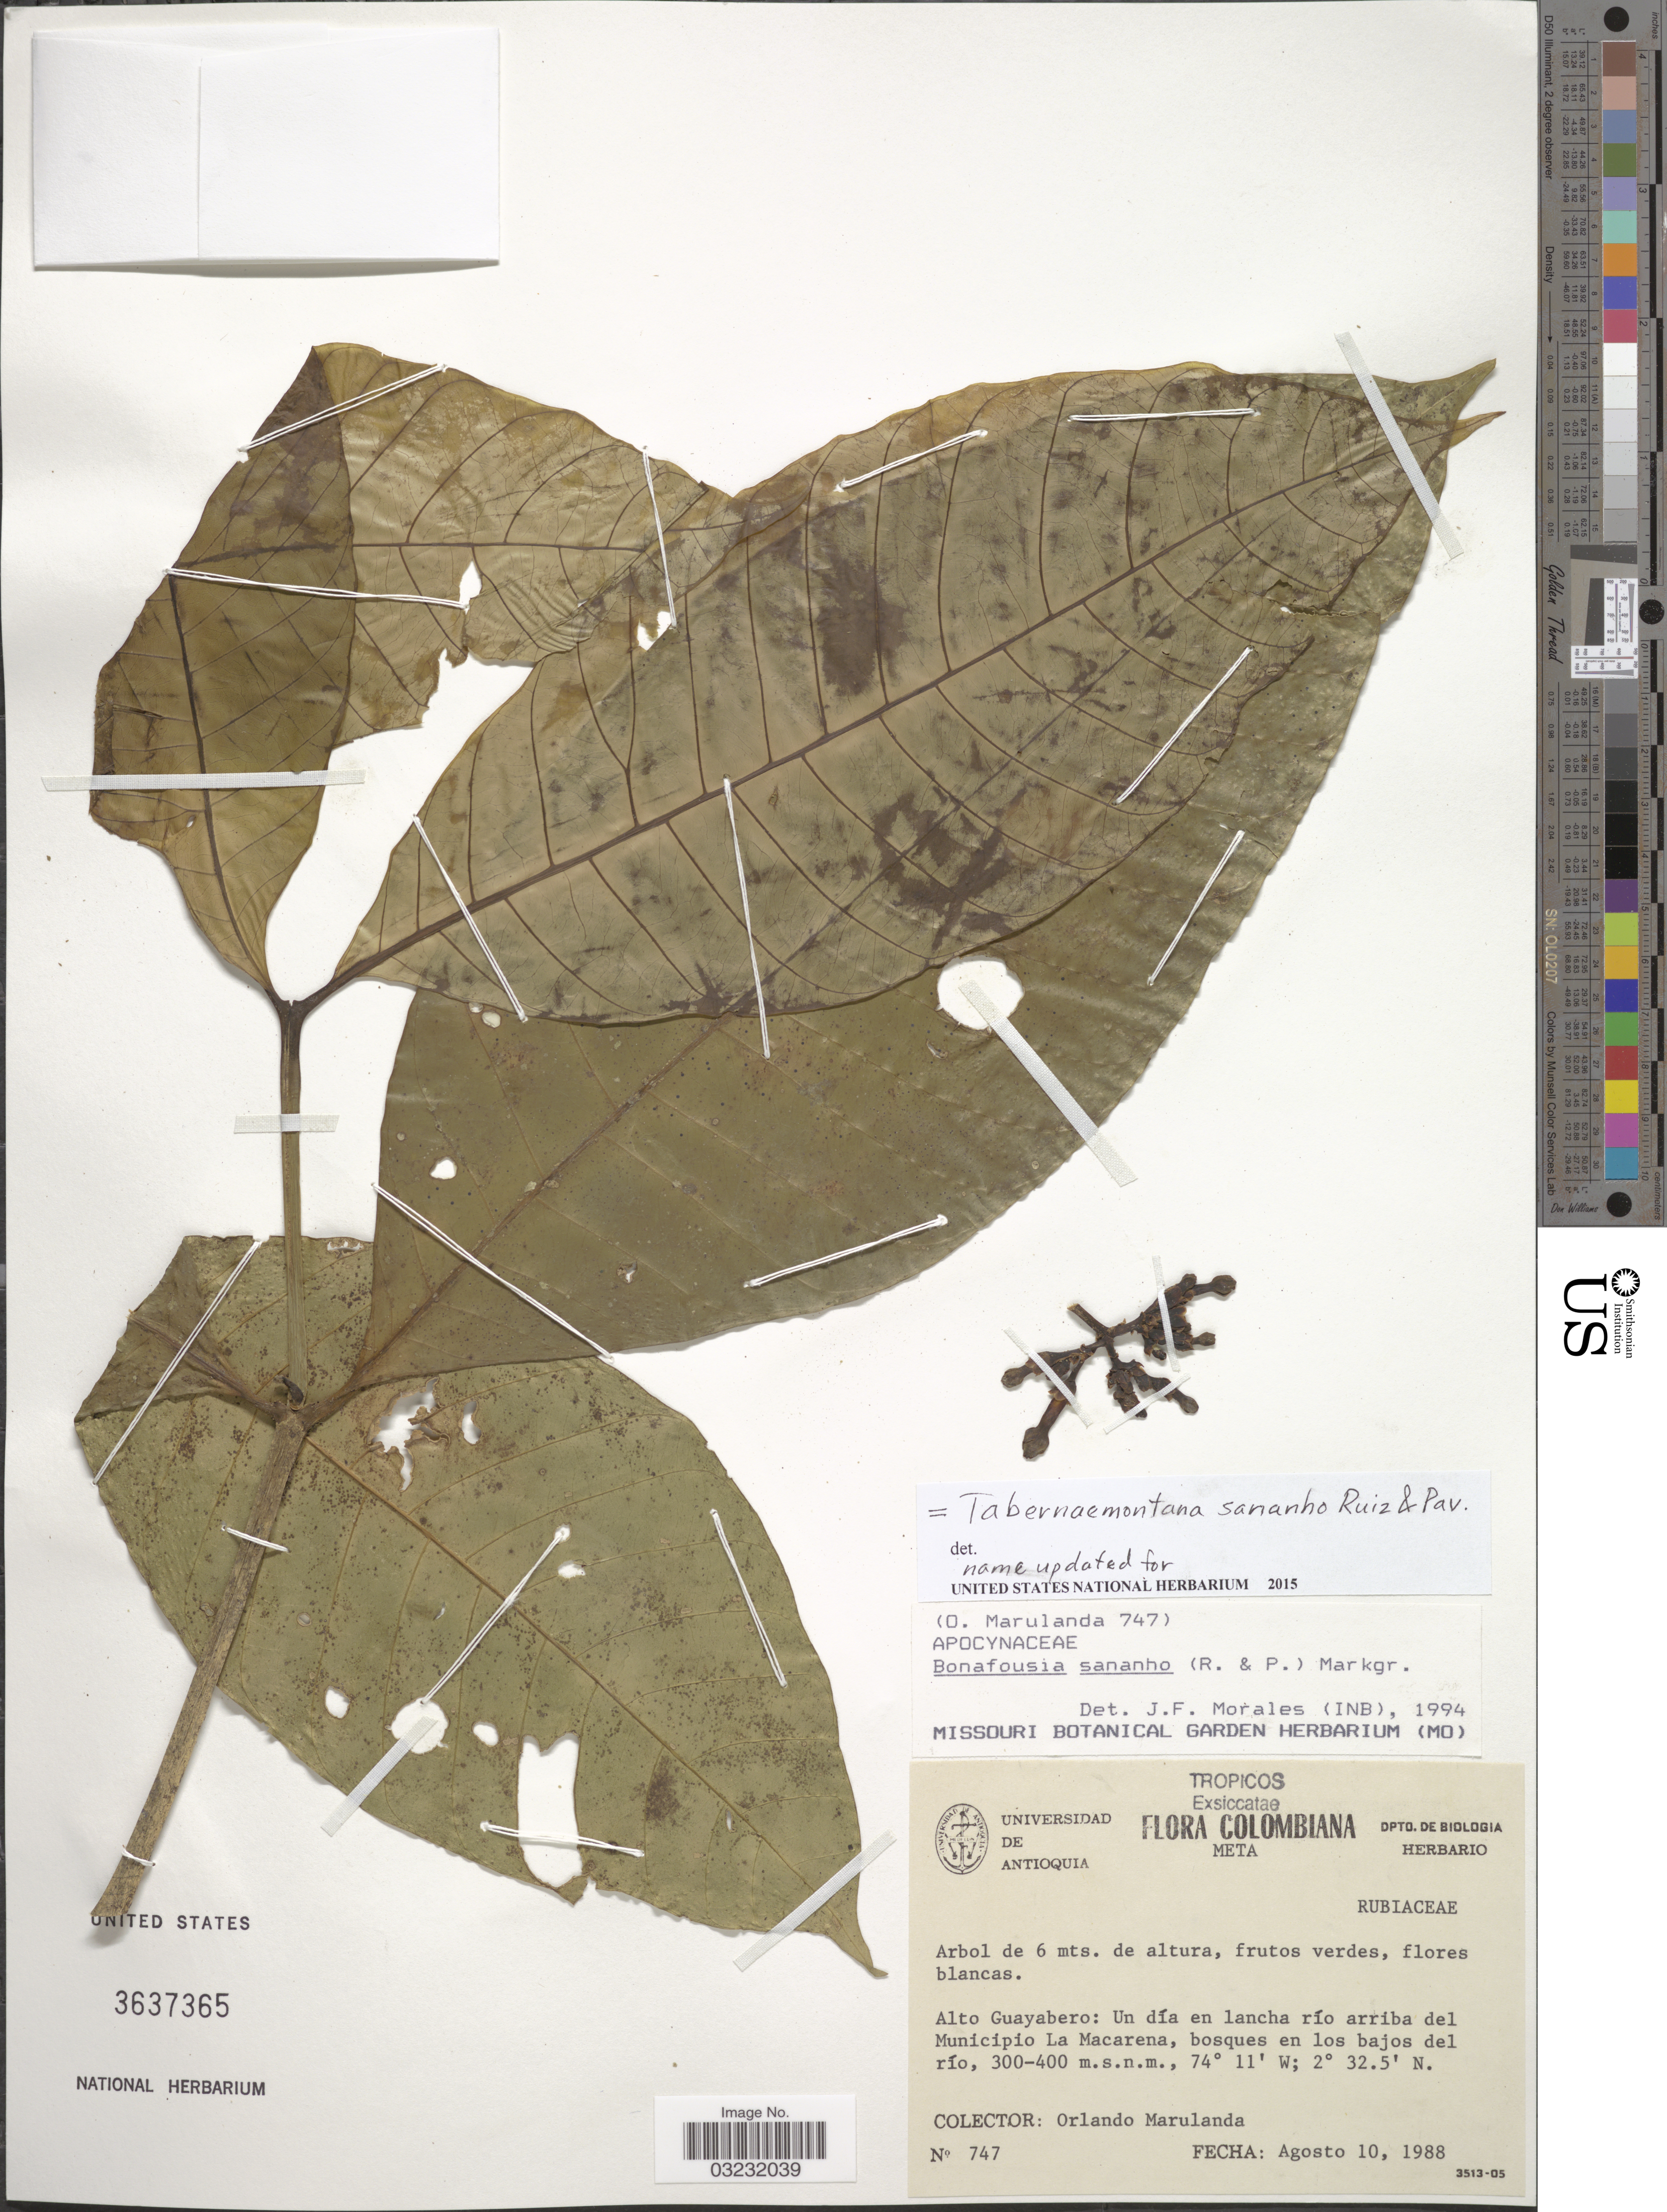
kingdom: Plantae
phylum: Tracheophyta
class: Magnoliopsida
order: Gentianales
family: Apocynaceae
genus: Tabernaemontana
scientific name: Tabernaemontana sananho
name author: Ruiz & Pav.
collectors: O. Marulanda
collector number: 747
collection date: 1988-08-10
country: Colombia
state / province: Meta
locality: Alto Guayabero: Un día en lancha río arriba del Municipio La Macarena, bosques en los bajos del río.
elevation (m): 300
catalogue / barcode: US 3637365